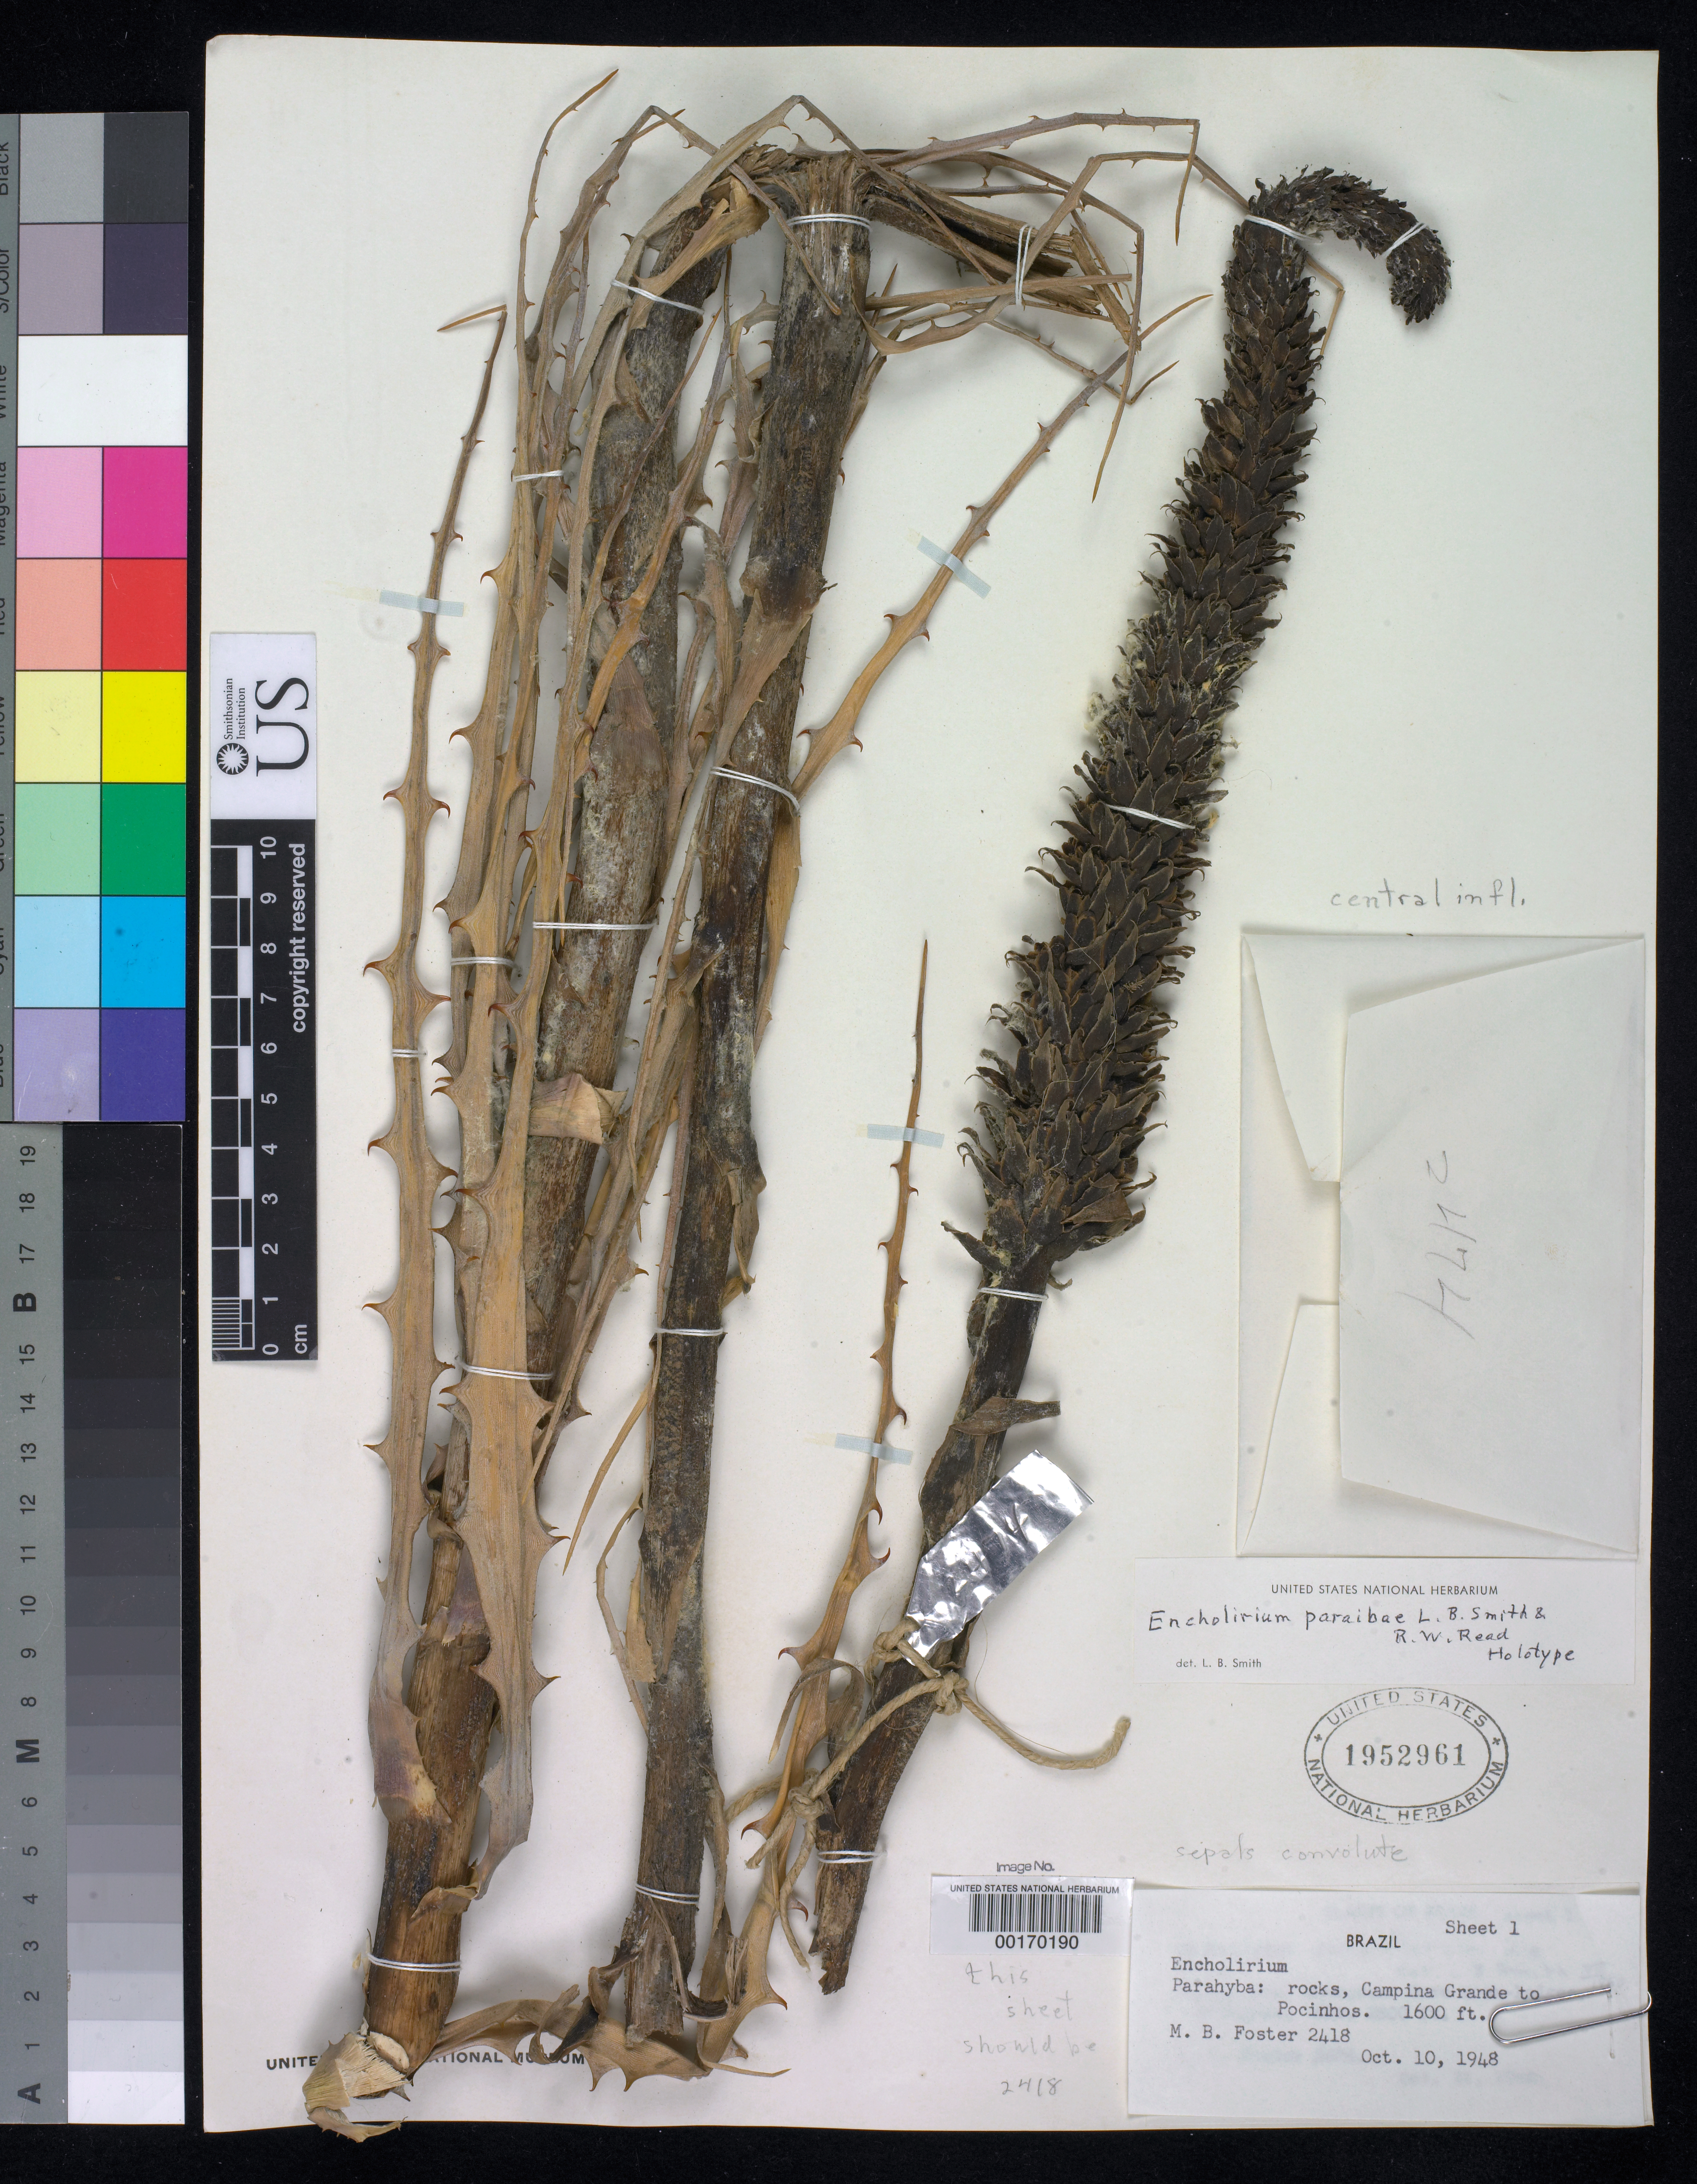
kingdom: Plantae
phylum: Tracheophyta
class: Liliopsida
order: Poales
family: Bromeliaceae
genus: Encholirium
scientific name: Encholirium paraibae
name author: L.B. Sm. & Read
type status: Holotype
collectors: M. B. Foster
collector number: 2418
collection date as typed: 10 Oct 1948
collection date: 1948-10-10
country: Brazil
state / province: Paraíba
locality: Campina Grande to Pocinhos.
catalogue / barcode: US 1952961